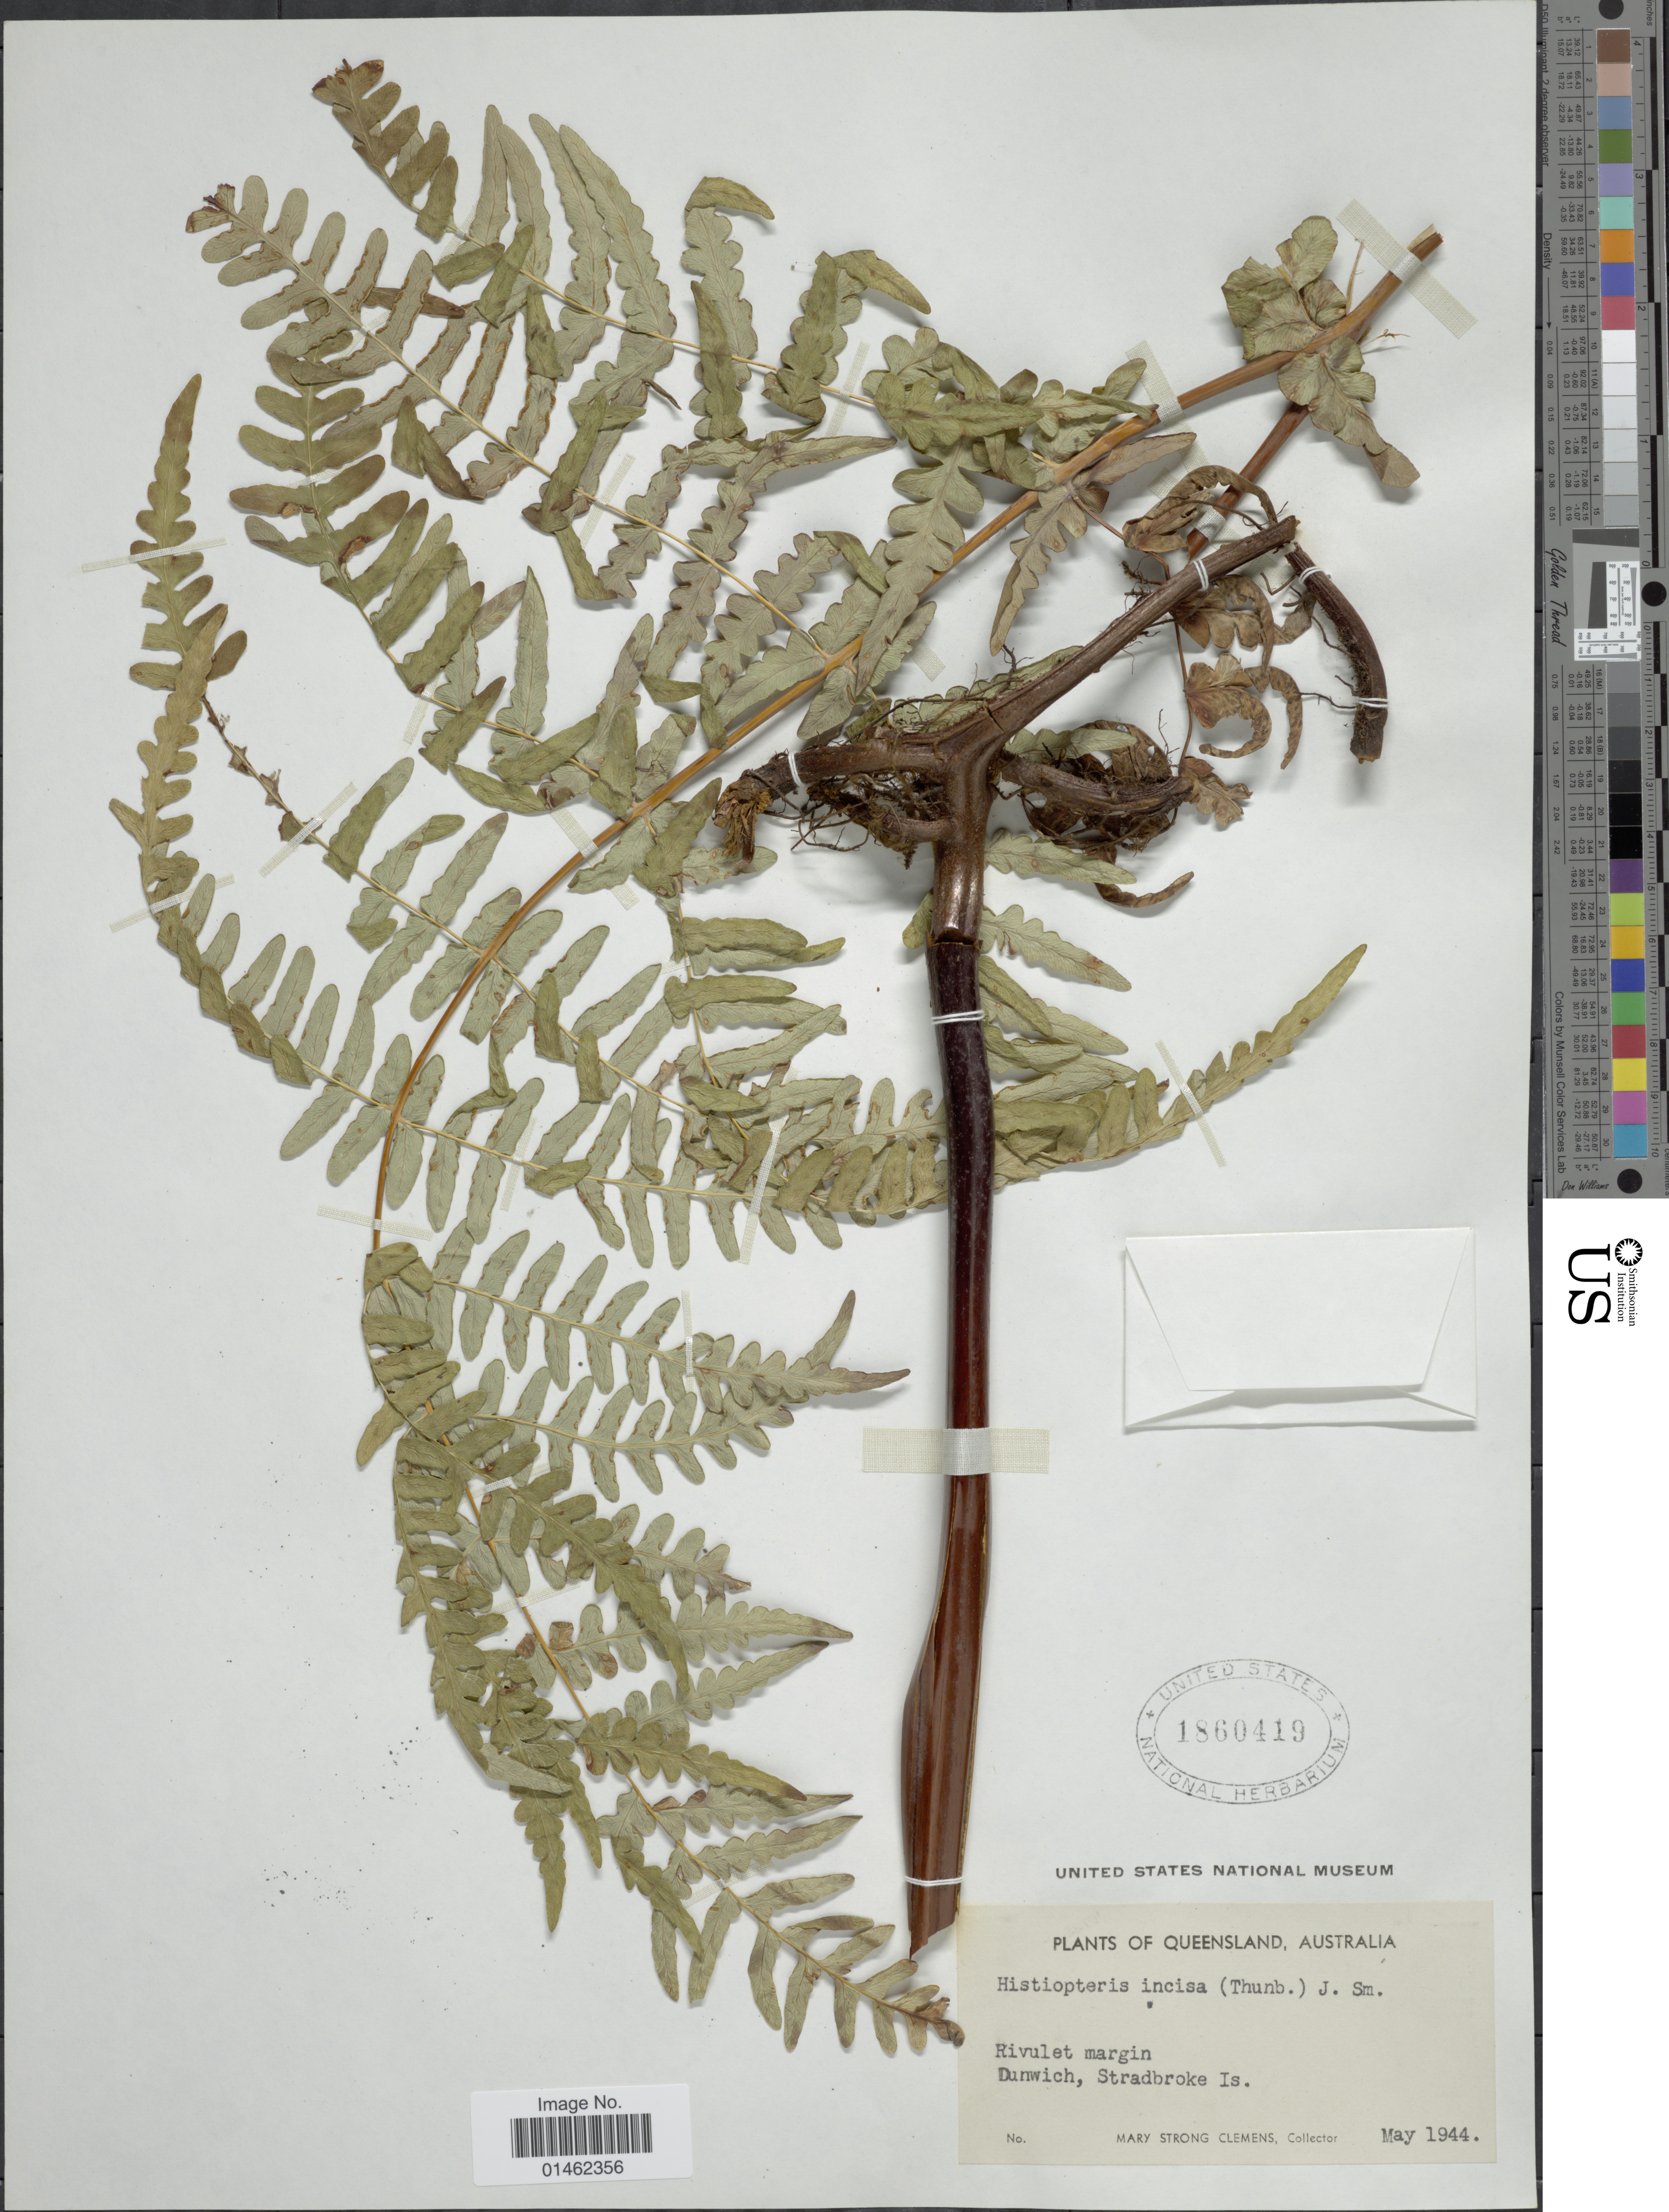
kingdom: Plantae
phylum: Tracheophyta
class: Polypodiopsida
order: Polypodiales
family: Dennstaedtiaceae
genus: Histiopteris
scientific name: Histiopteris incisa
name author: (Thunb.) J. Sm.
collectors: M. S. Clemens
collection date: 1944-05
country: Australia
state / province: Queensland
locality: Rivulet margin, Dunwich, Stradbroke Is.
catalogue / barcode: US 1860419